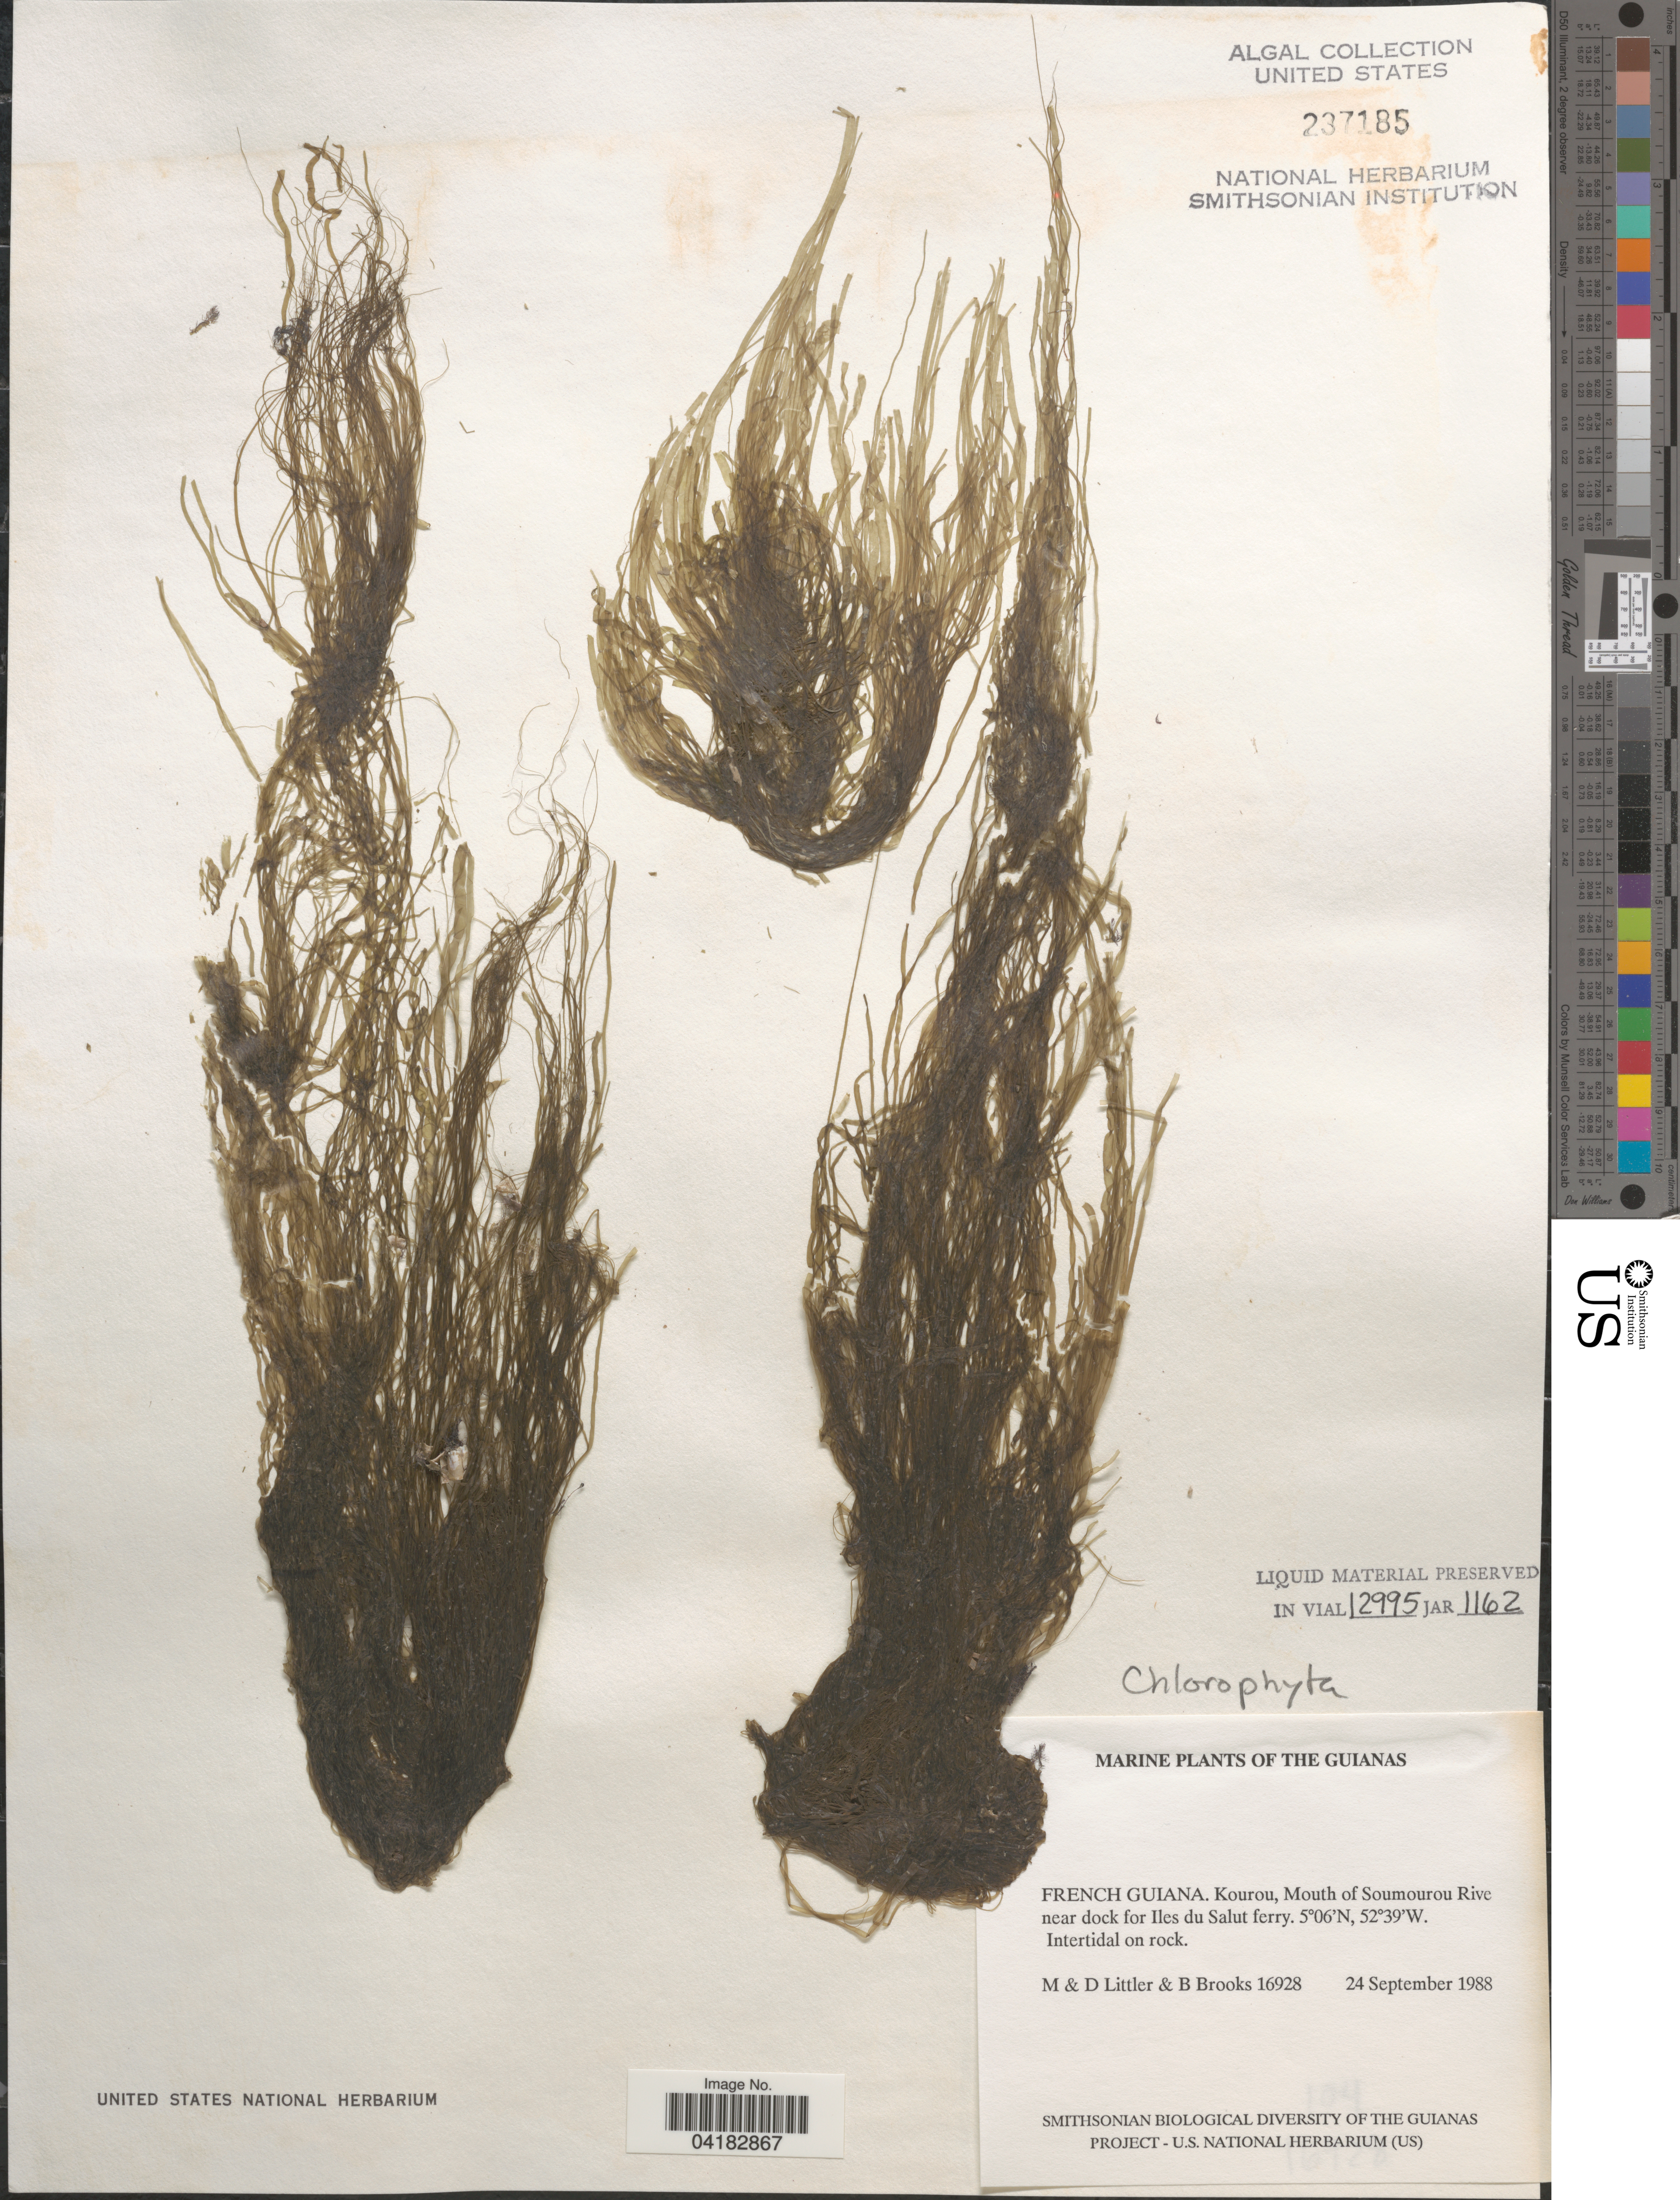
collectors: M. Littler, D. S. Littler & B. Brooks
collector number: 16928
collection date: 1988-09-24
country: French Guiana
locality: Guianas. Kourou, Mouth of Soumourou Rive near dock for Iles du Salut ferry.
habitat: Intertidal on rock.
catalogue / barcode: US 237185